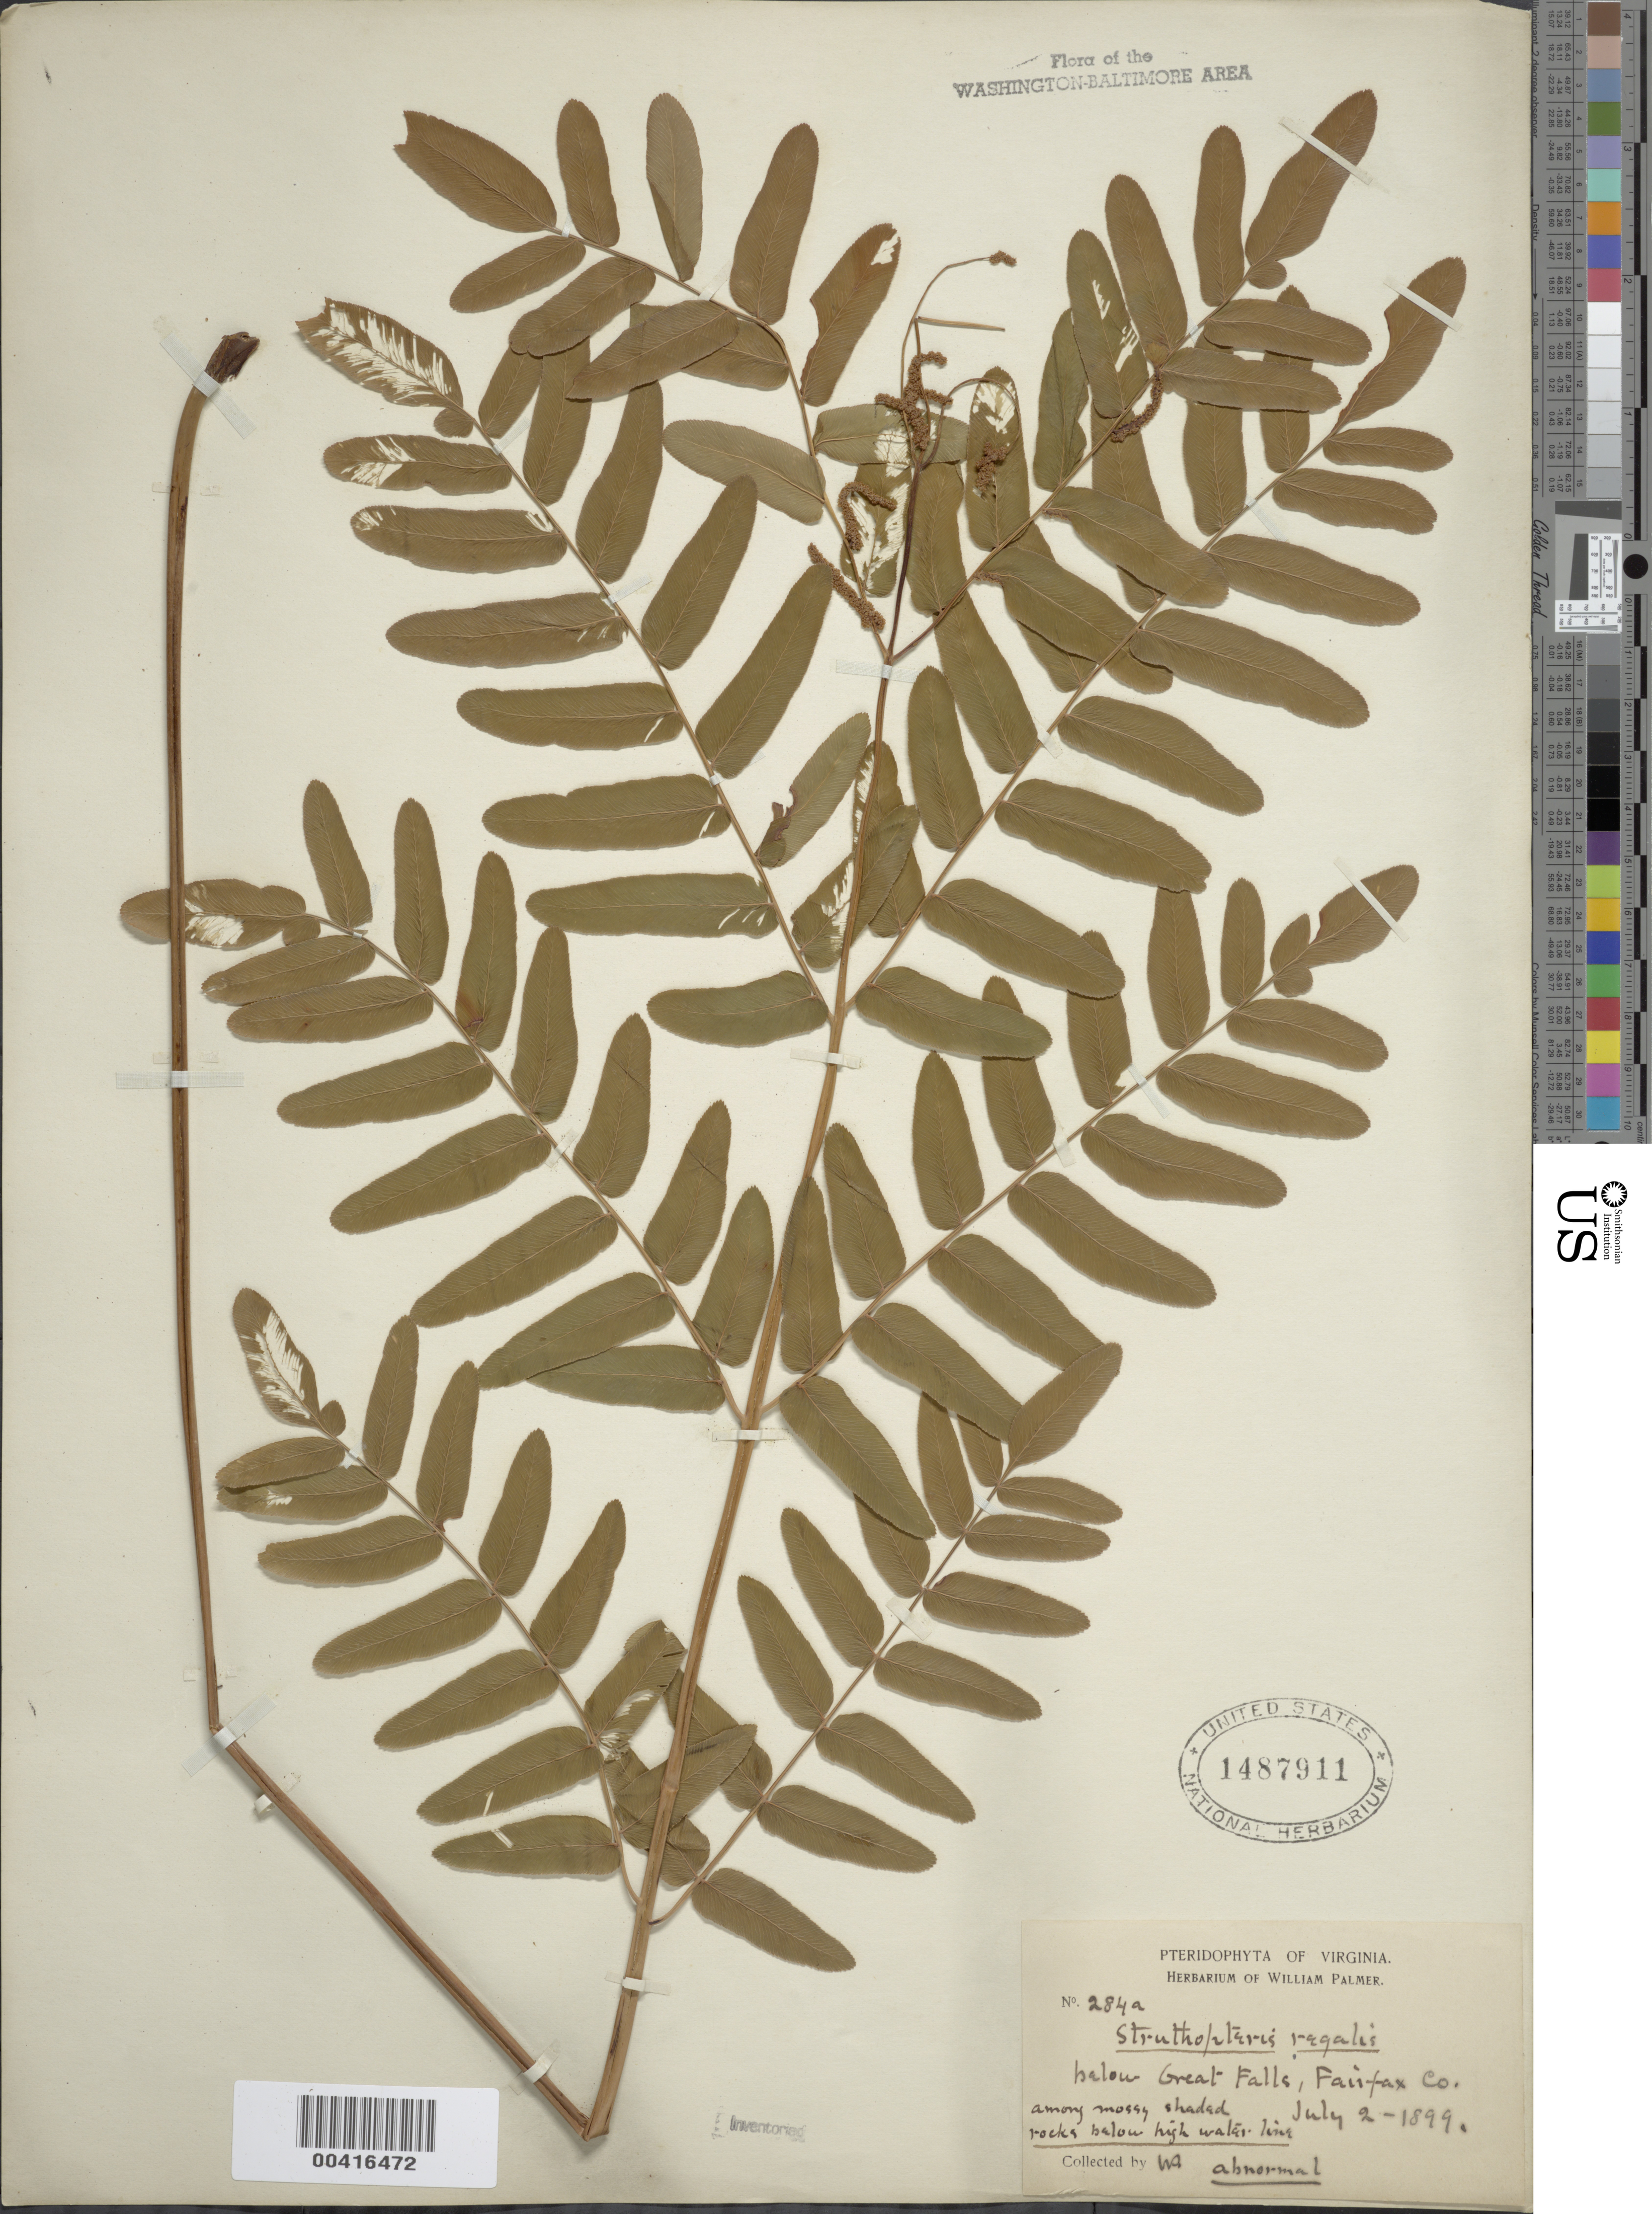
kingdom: Plantae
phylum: Tracheophyta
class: Polypodiopsida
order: Osmundales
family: Osmundaceae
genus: Osmunda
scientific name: Osmunda regalis var. spectabilis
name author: (Willd.) A. Gray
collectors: W. Palmer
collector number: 284A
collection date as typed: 02 Jul 1899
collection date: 1899-07-02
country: United States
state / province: Virginia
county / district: Fairfax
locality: Below Great Falls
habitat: Among moist shaded rocks below high water line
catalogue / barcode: US 1487911